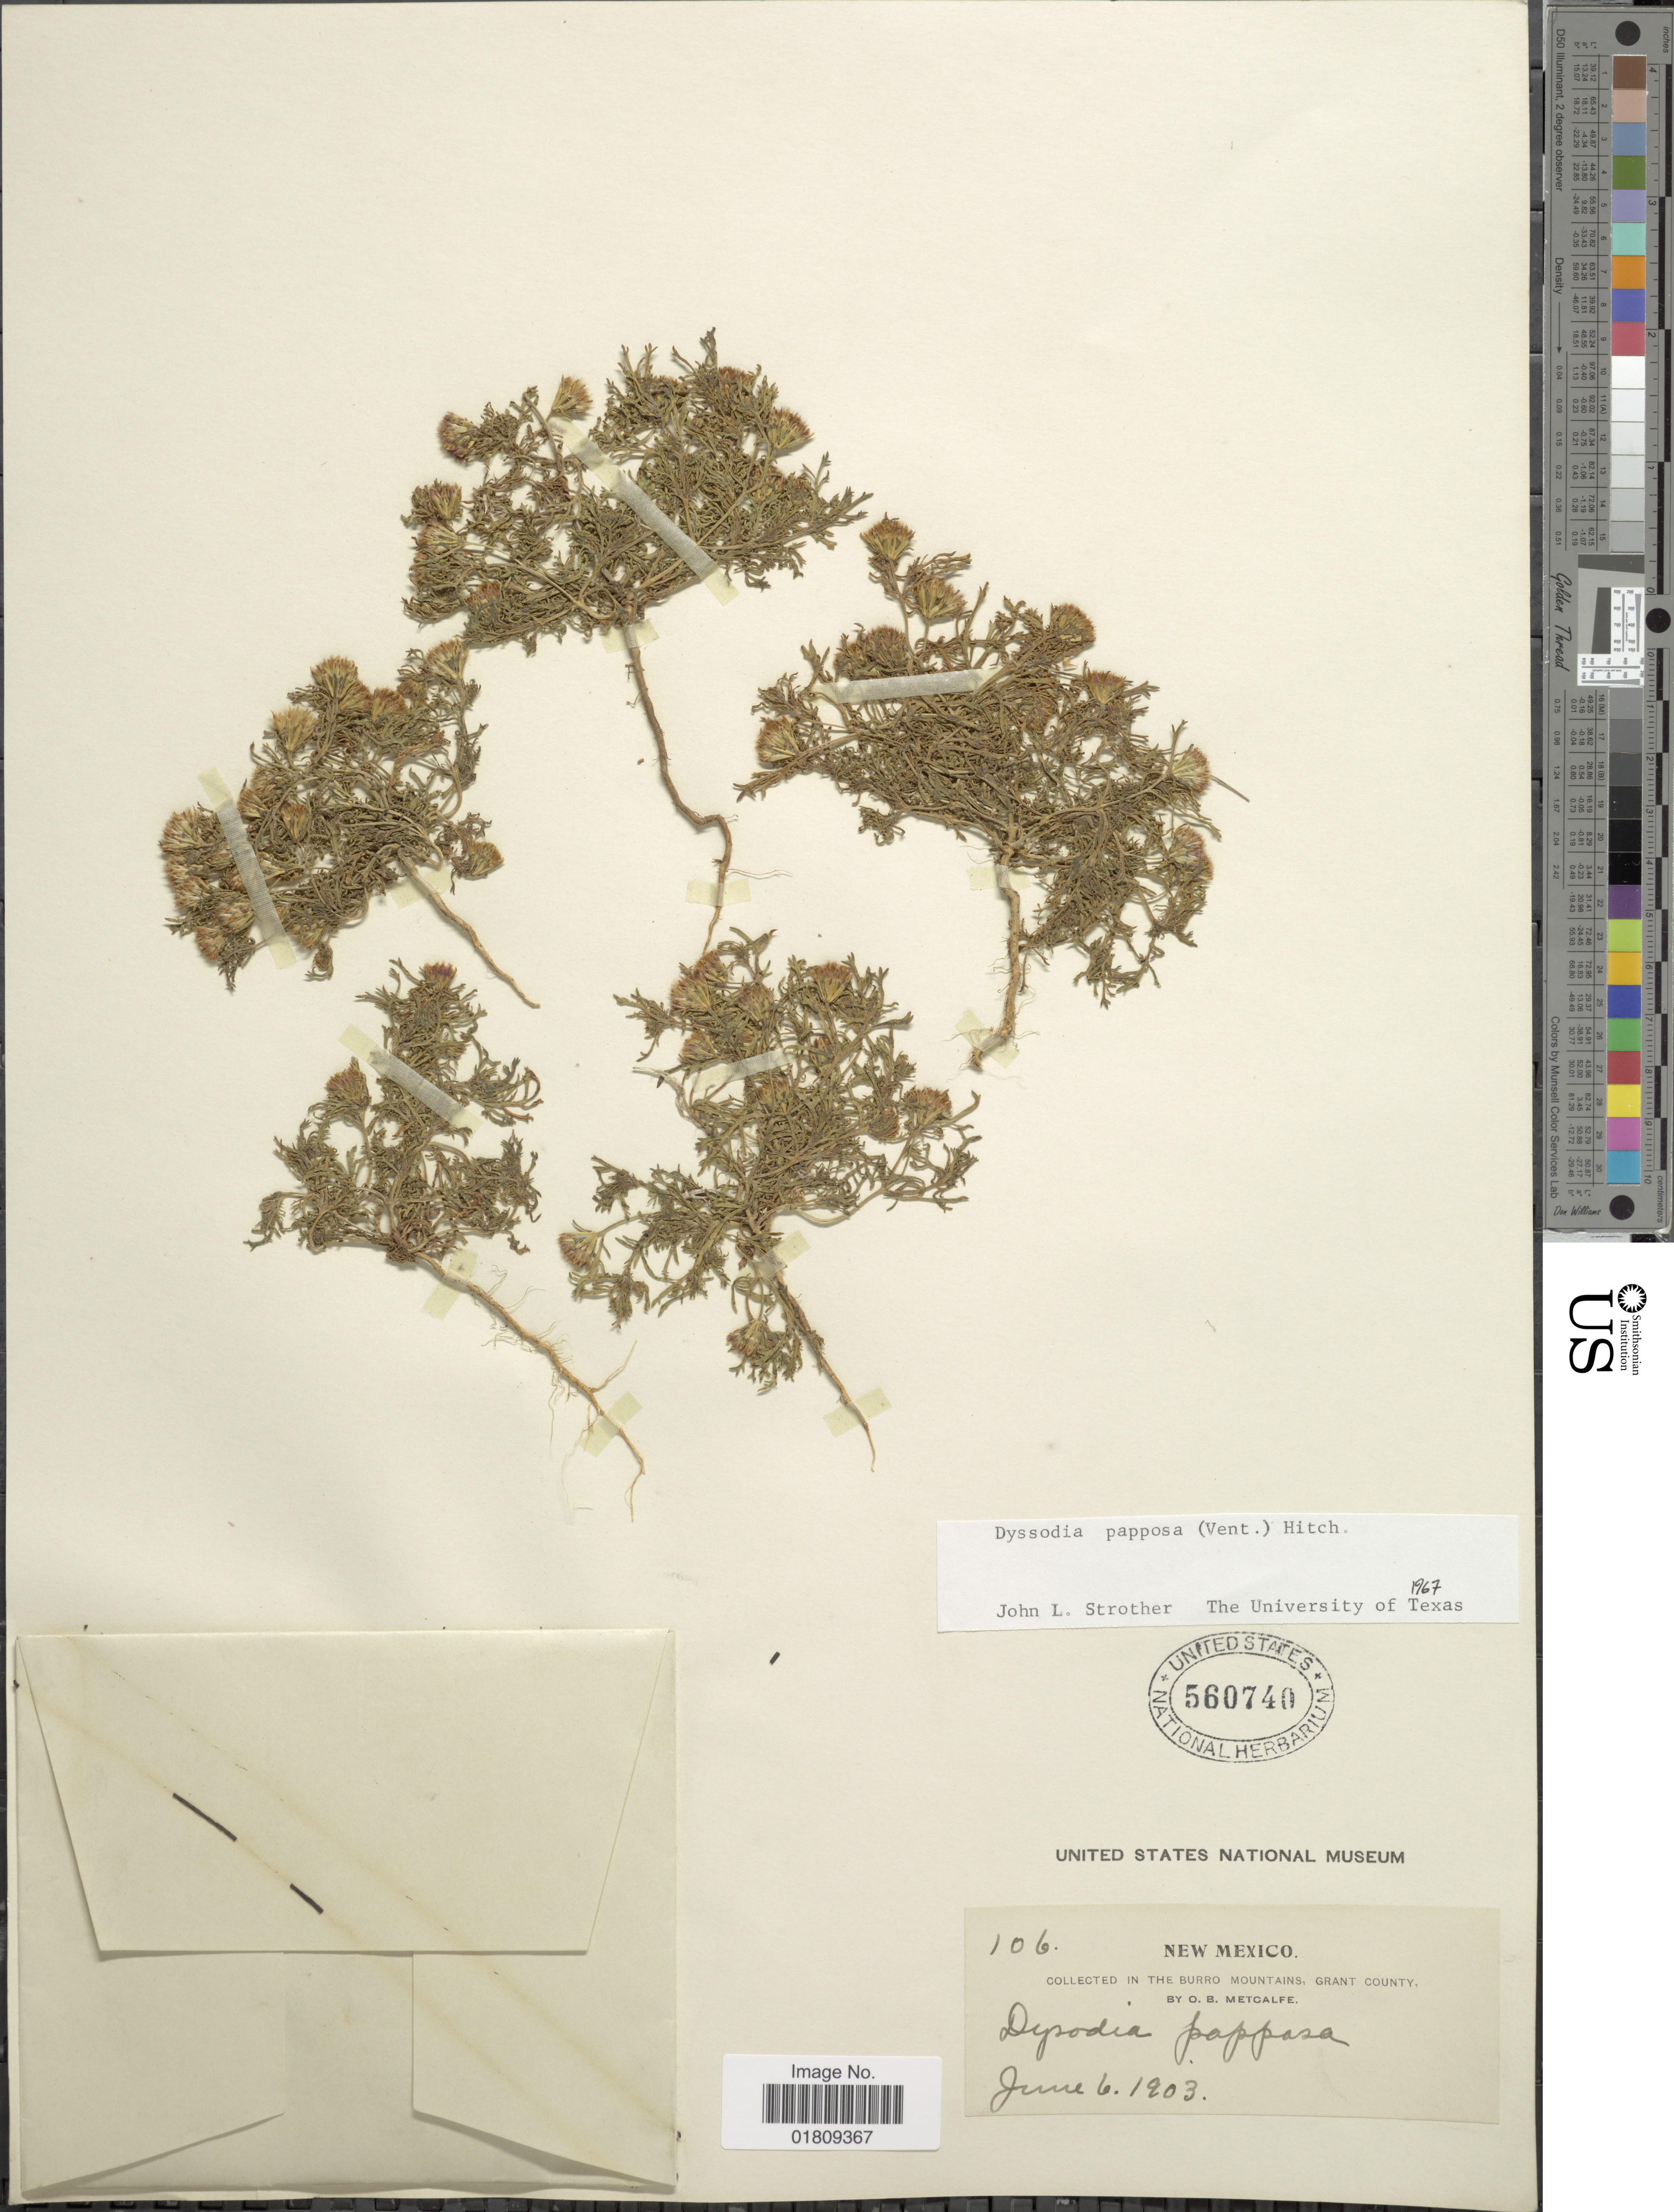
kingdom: Plantae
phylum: Tracheophyta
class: Magnoliopsida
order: Asterales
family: Asteraceae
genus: Dyssodia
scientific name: Dyssodia papposa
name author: (Vent.) Hitchc.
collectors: O. B. Metcalfe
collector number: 106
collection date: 1903-06-06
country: United States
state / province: New Mexico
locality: Burro Mountains, Grant County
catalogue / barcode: US 560740